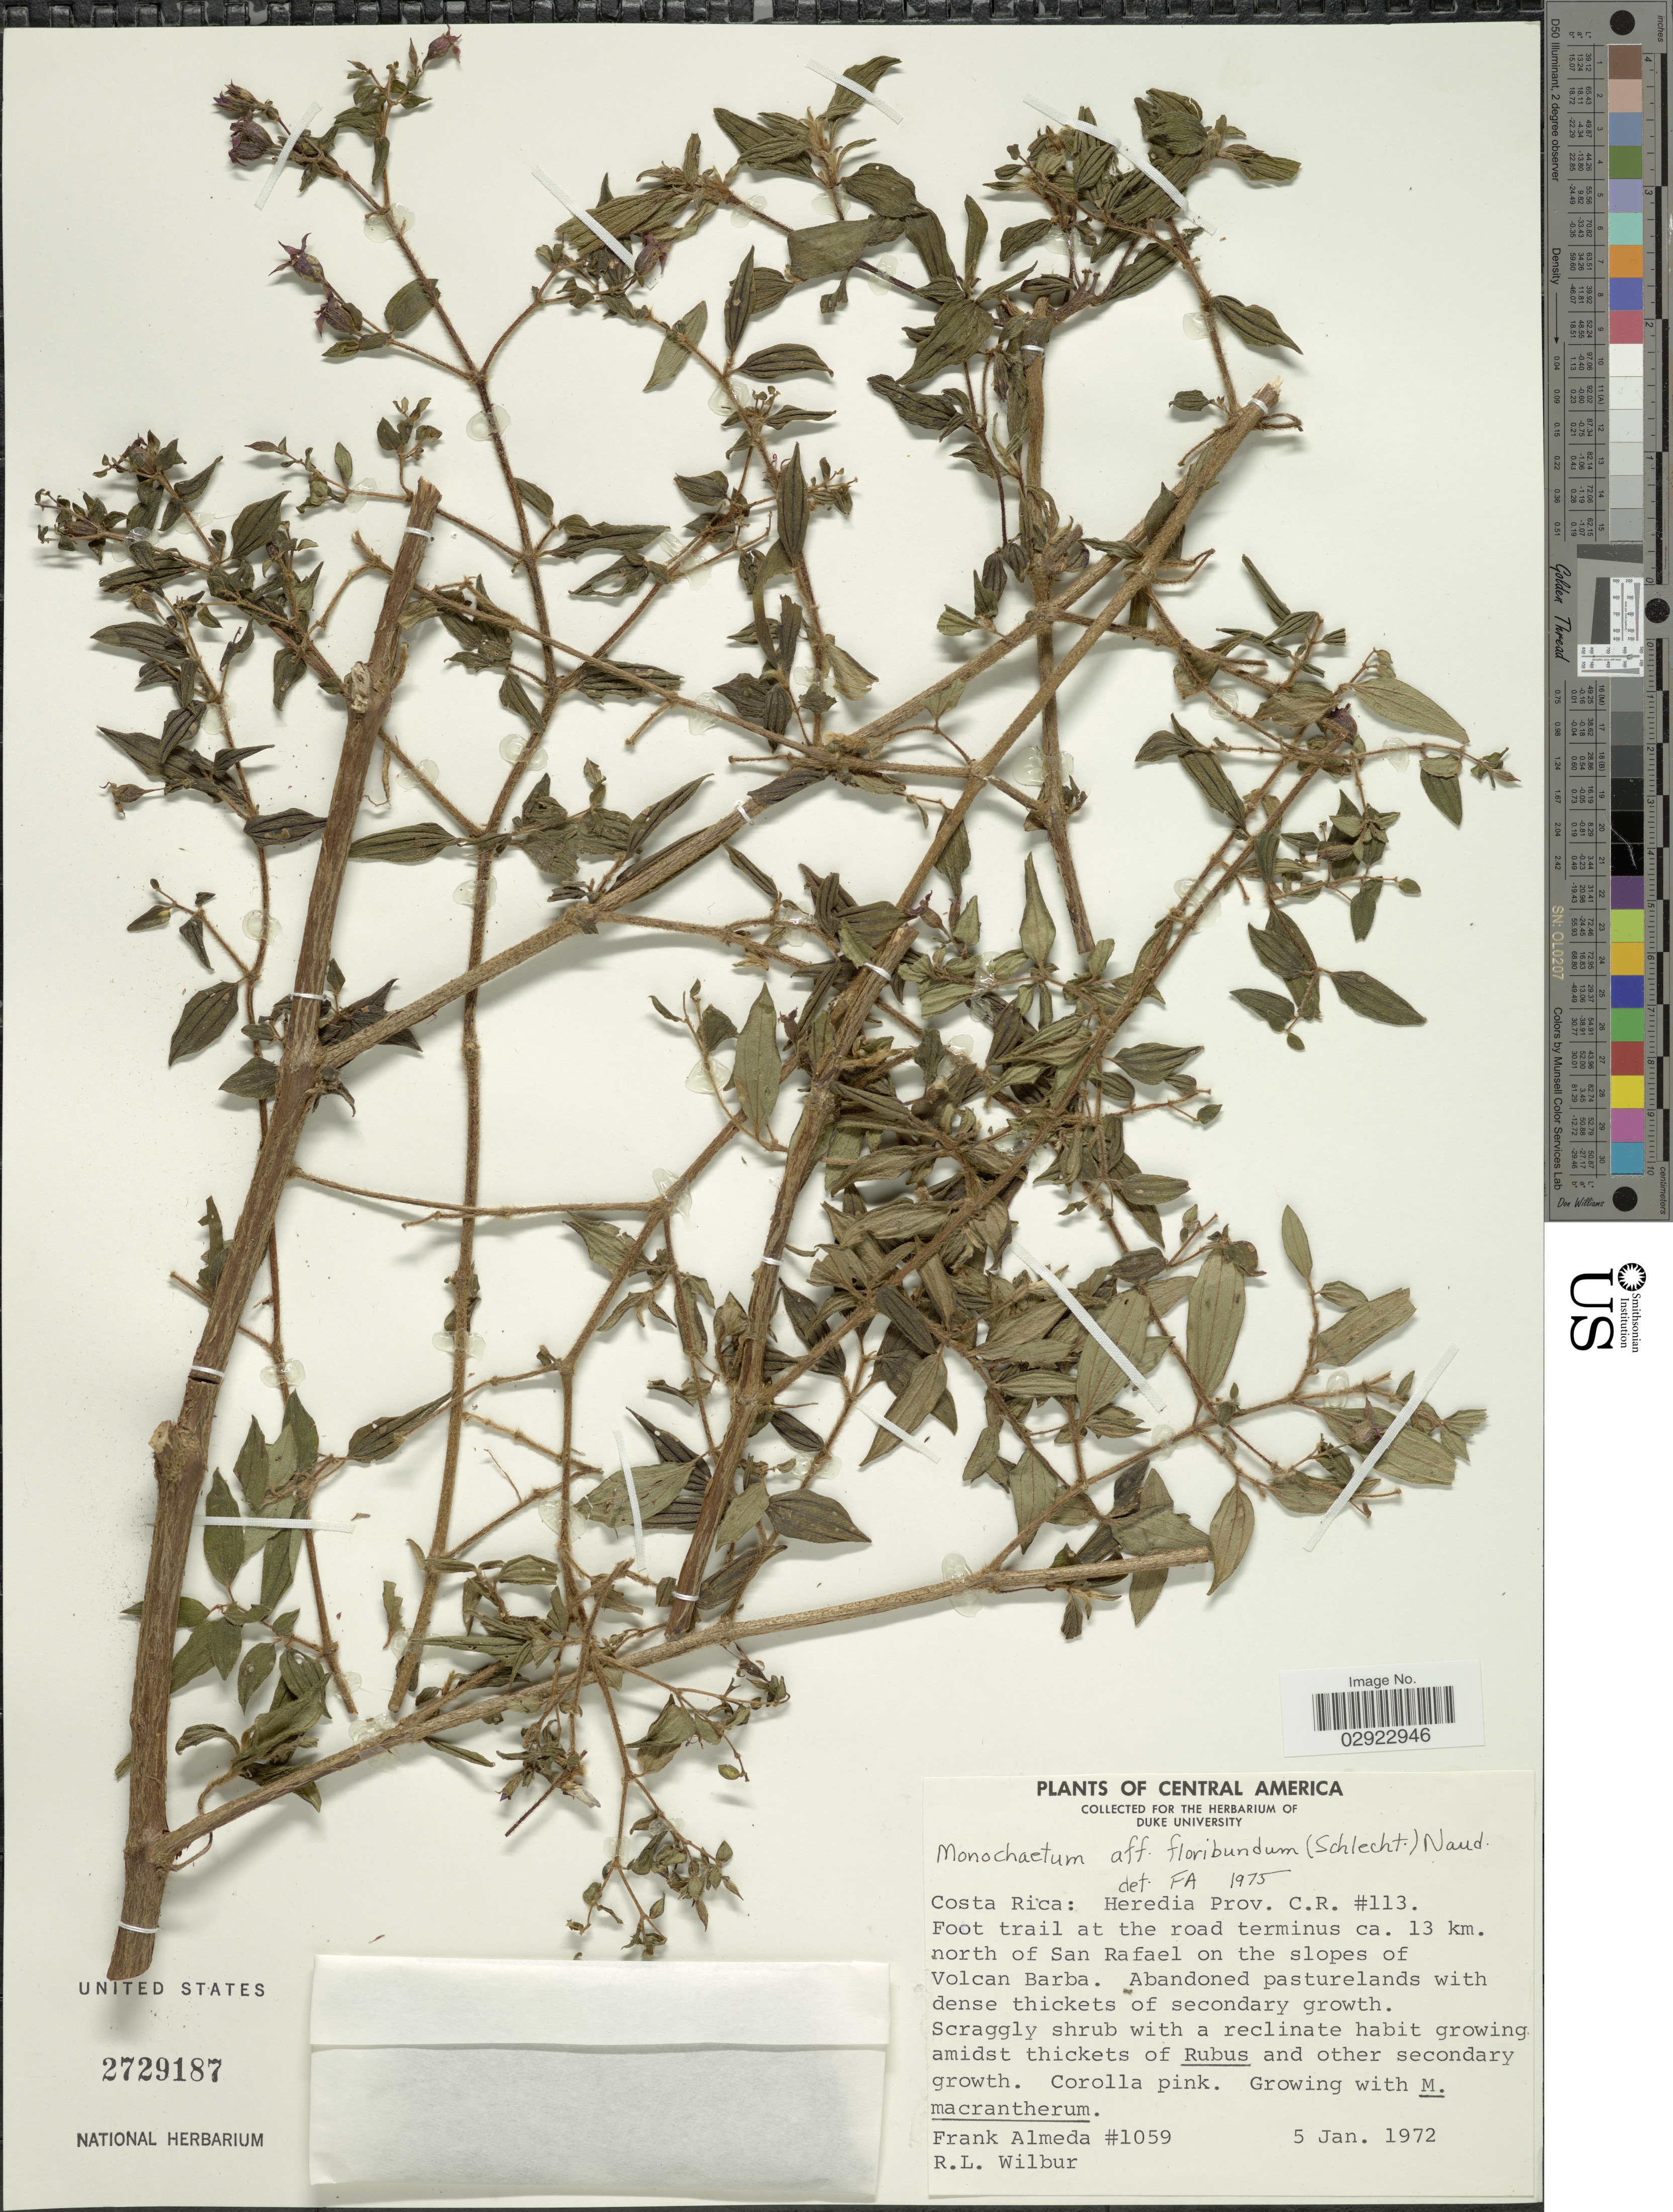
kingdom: Plantae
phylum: Tracheophyta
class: Magnoliopsida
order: Myrtales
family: Melastomataceae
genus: Monochaetum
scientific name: Monochaetum floribundum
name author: (Schltdl.) Naudin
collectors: F. Almeda & R. L. Wilbur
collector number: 1059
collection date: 1972-01-05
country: Costa Rica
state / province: Heredia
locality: Heredia Prov. C.R. #113. Foot trail at the road terminus ca. 13 km. north of San Rafael on the slopes of Volcan Barba.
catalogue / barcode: US 2729187